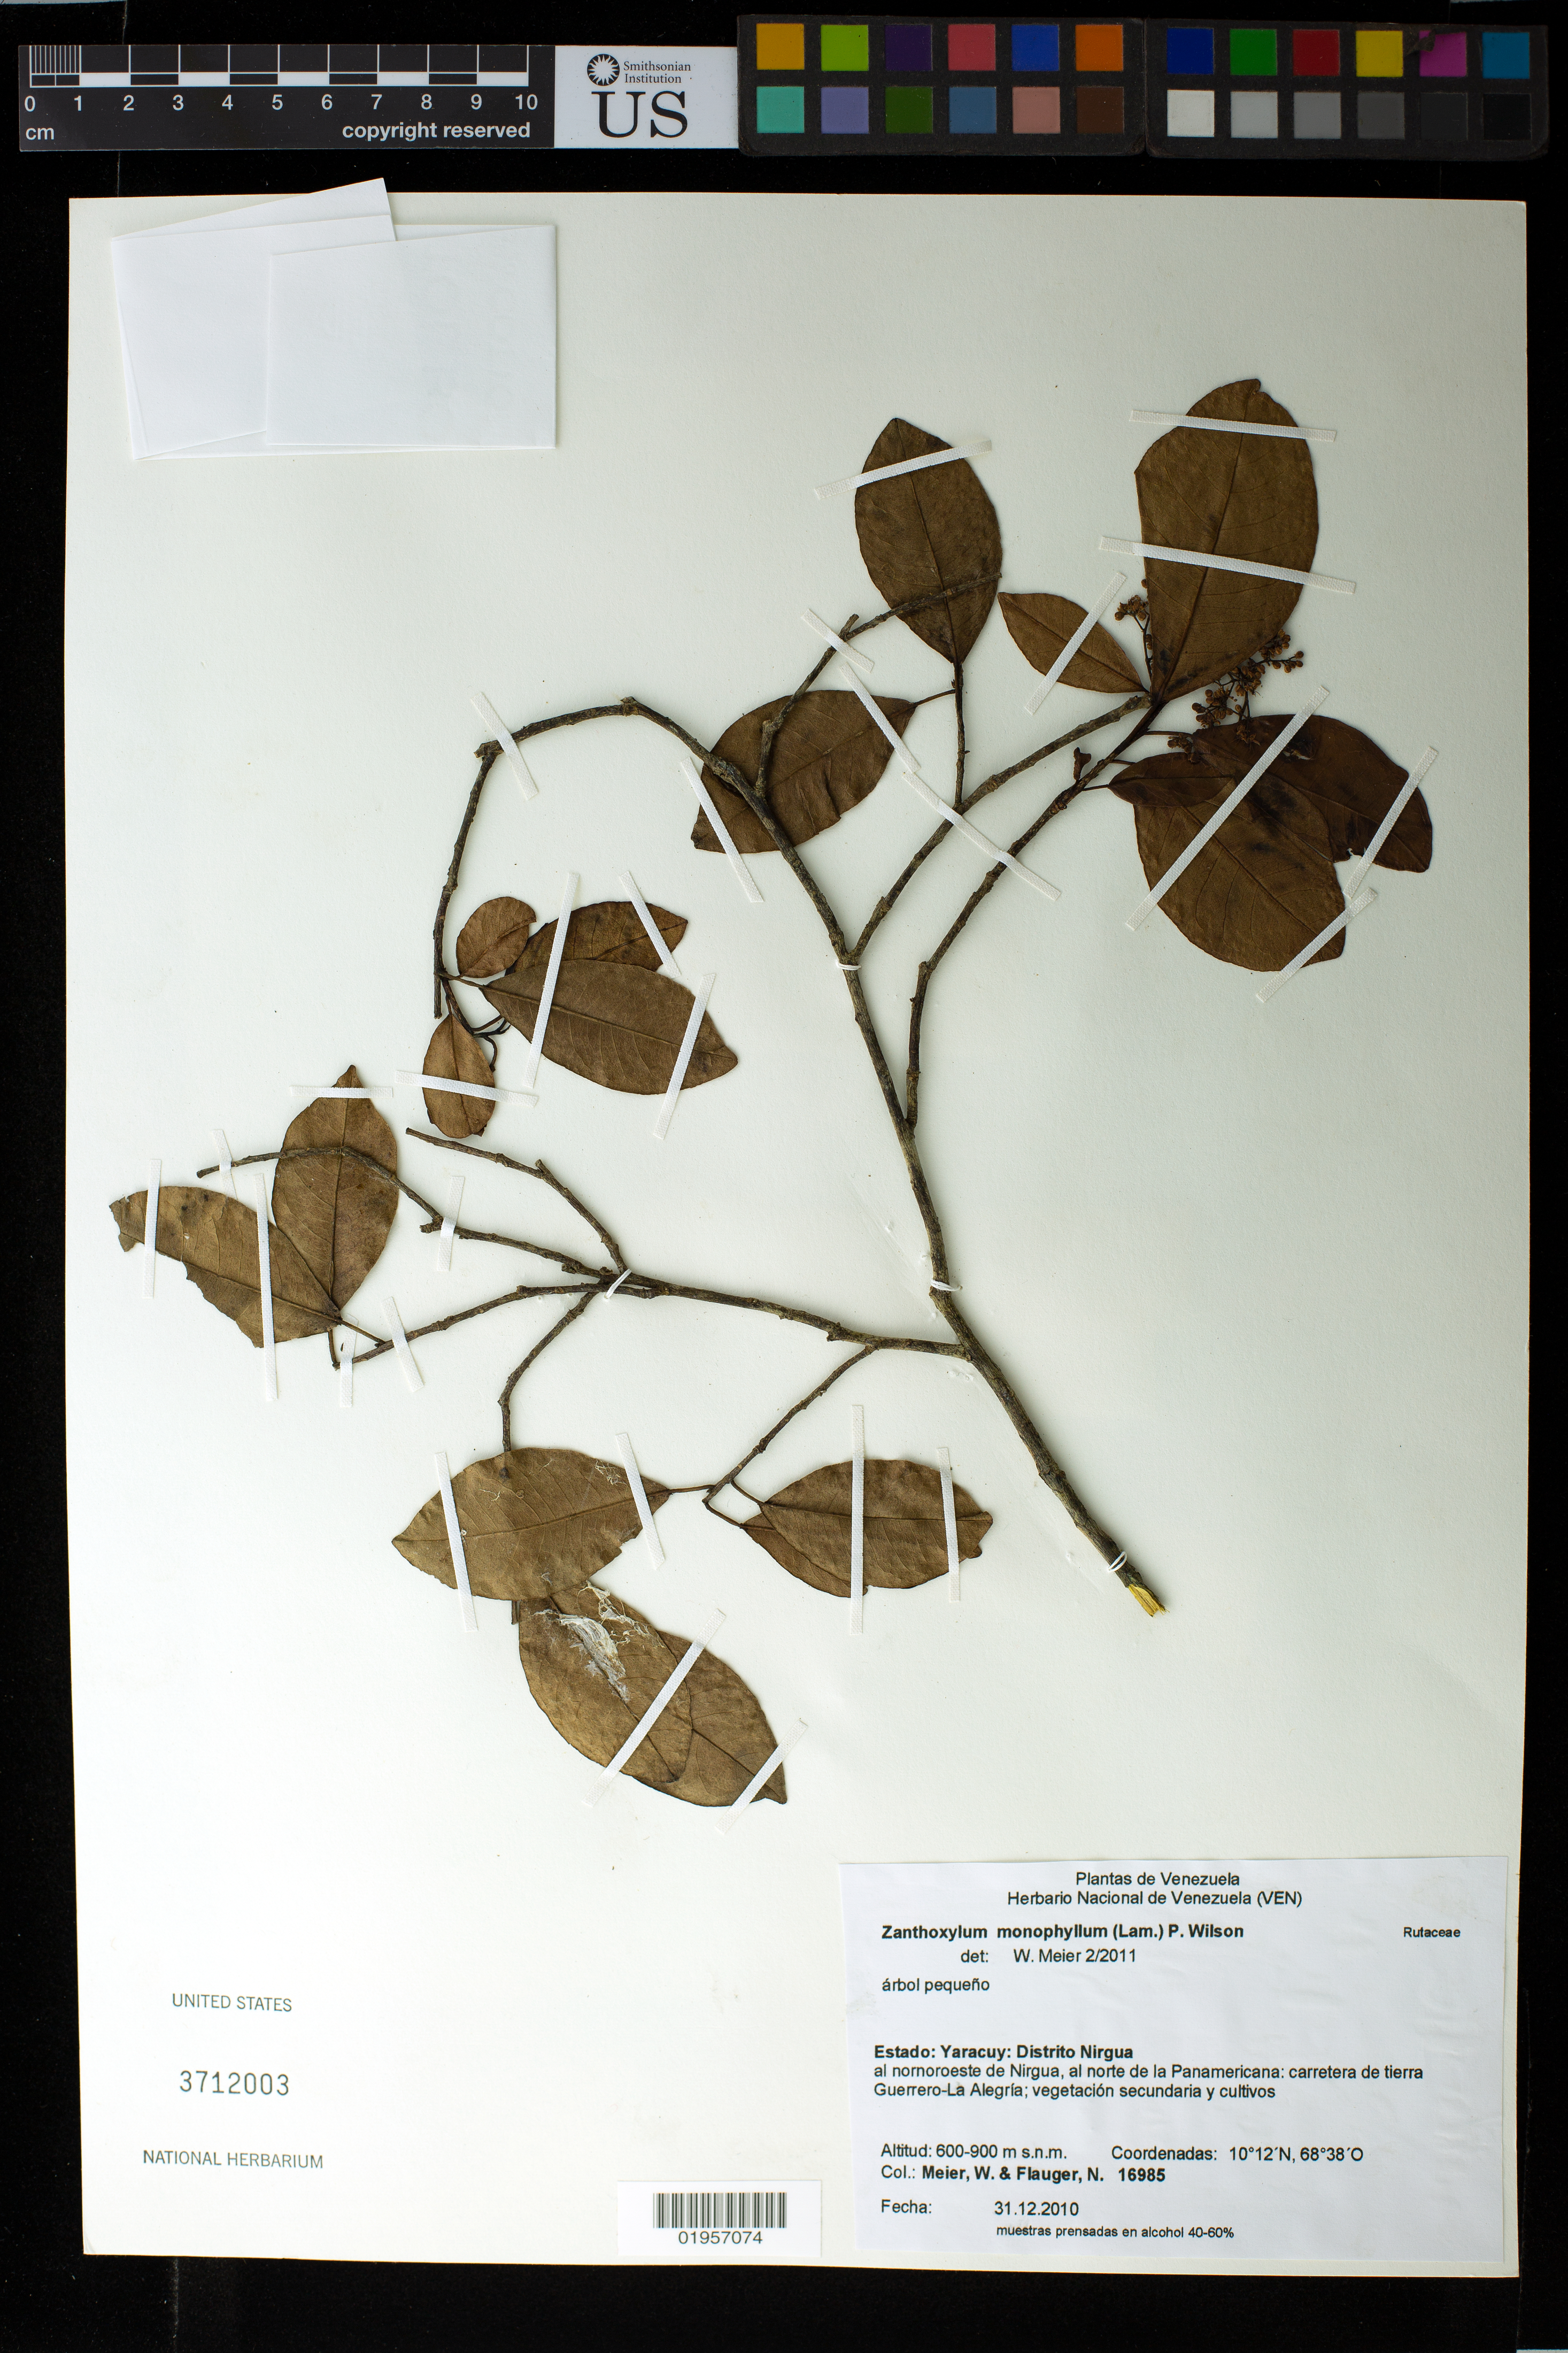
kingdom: Plantae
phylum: Tracheophyta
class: Magnoliopsida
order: Sapindales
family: Rutaceae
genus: Zanthoxylum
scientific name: Zanthoxylum monophyllum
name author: (Lam.) P. Wilson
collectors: W. Meier & N. Flauger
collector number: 16985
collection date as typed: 31.12.2010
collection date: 2010-12-31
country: Venezuela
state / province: Yaracuy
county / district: Nirgua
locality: al nornoroeste de Nirgua, al norte de la Panamericana: carretera de tierra Guerrero-La Alegria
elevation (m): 600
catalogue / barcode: US 3712003